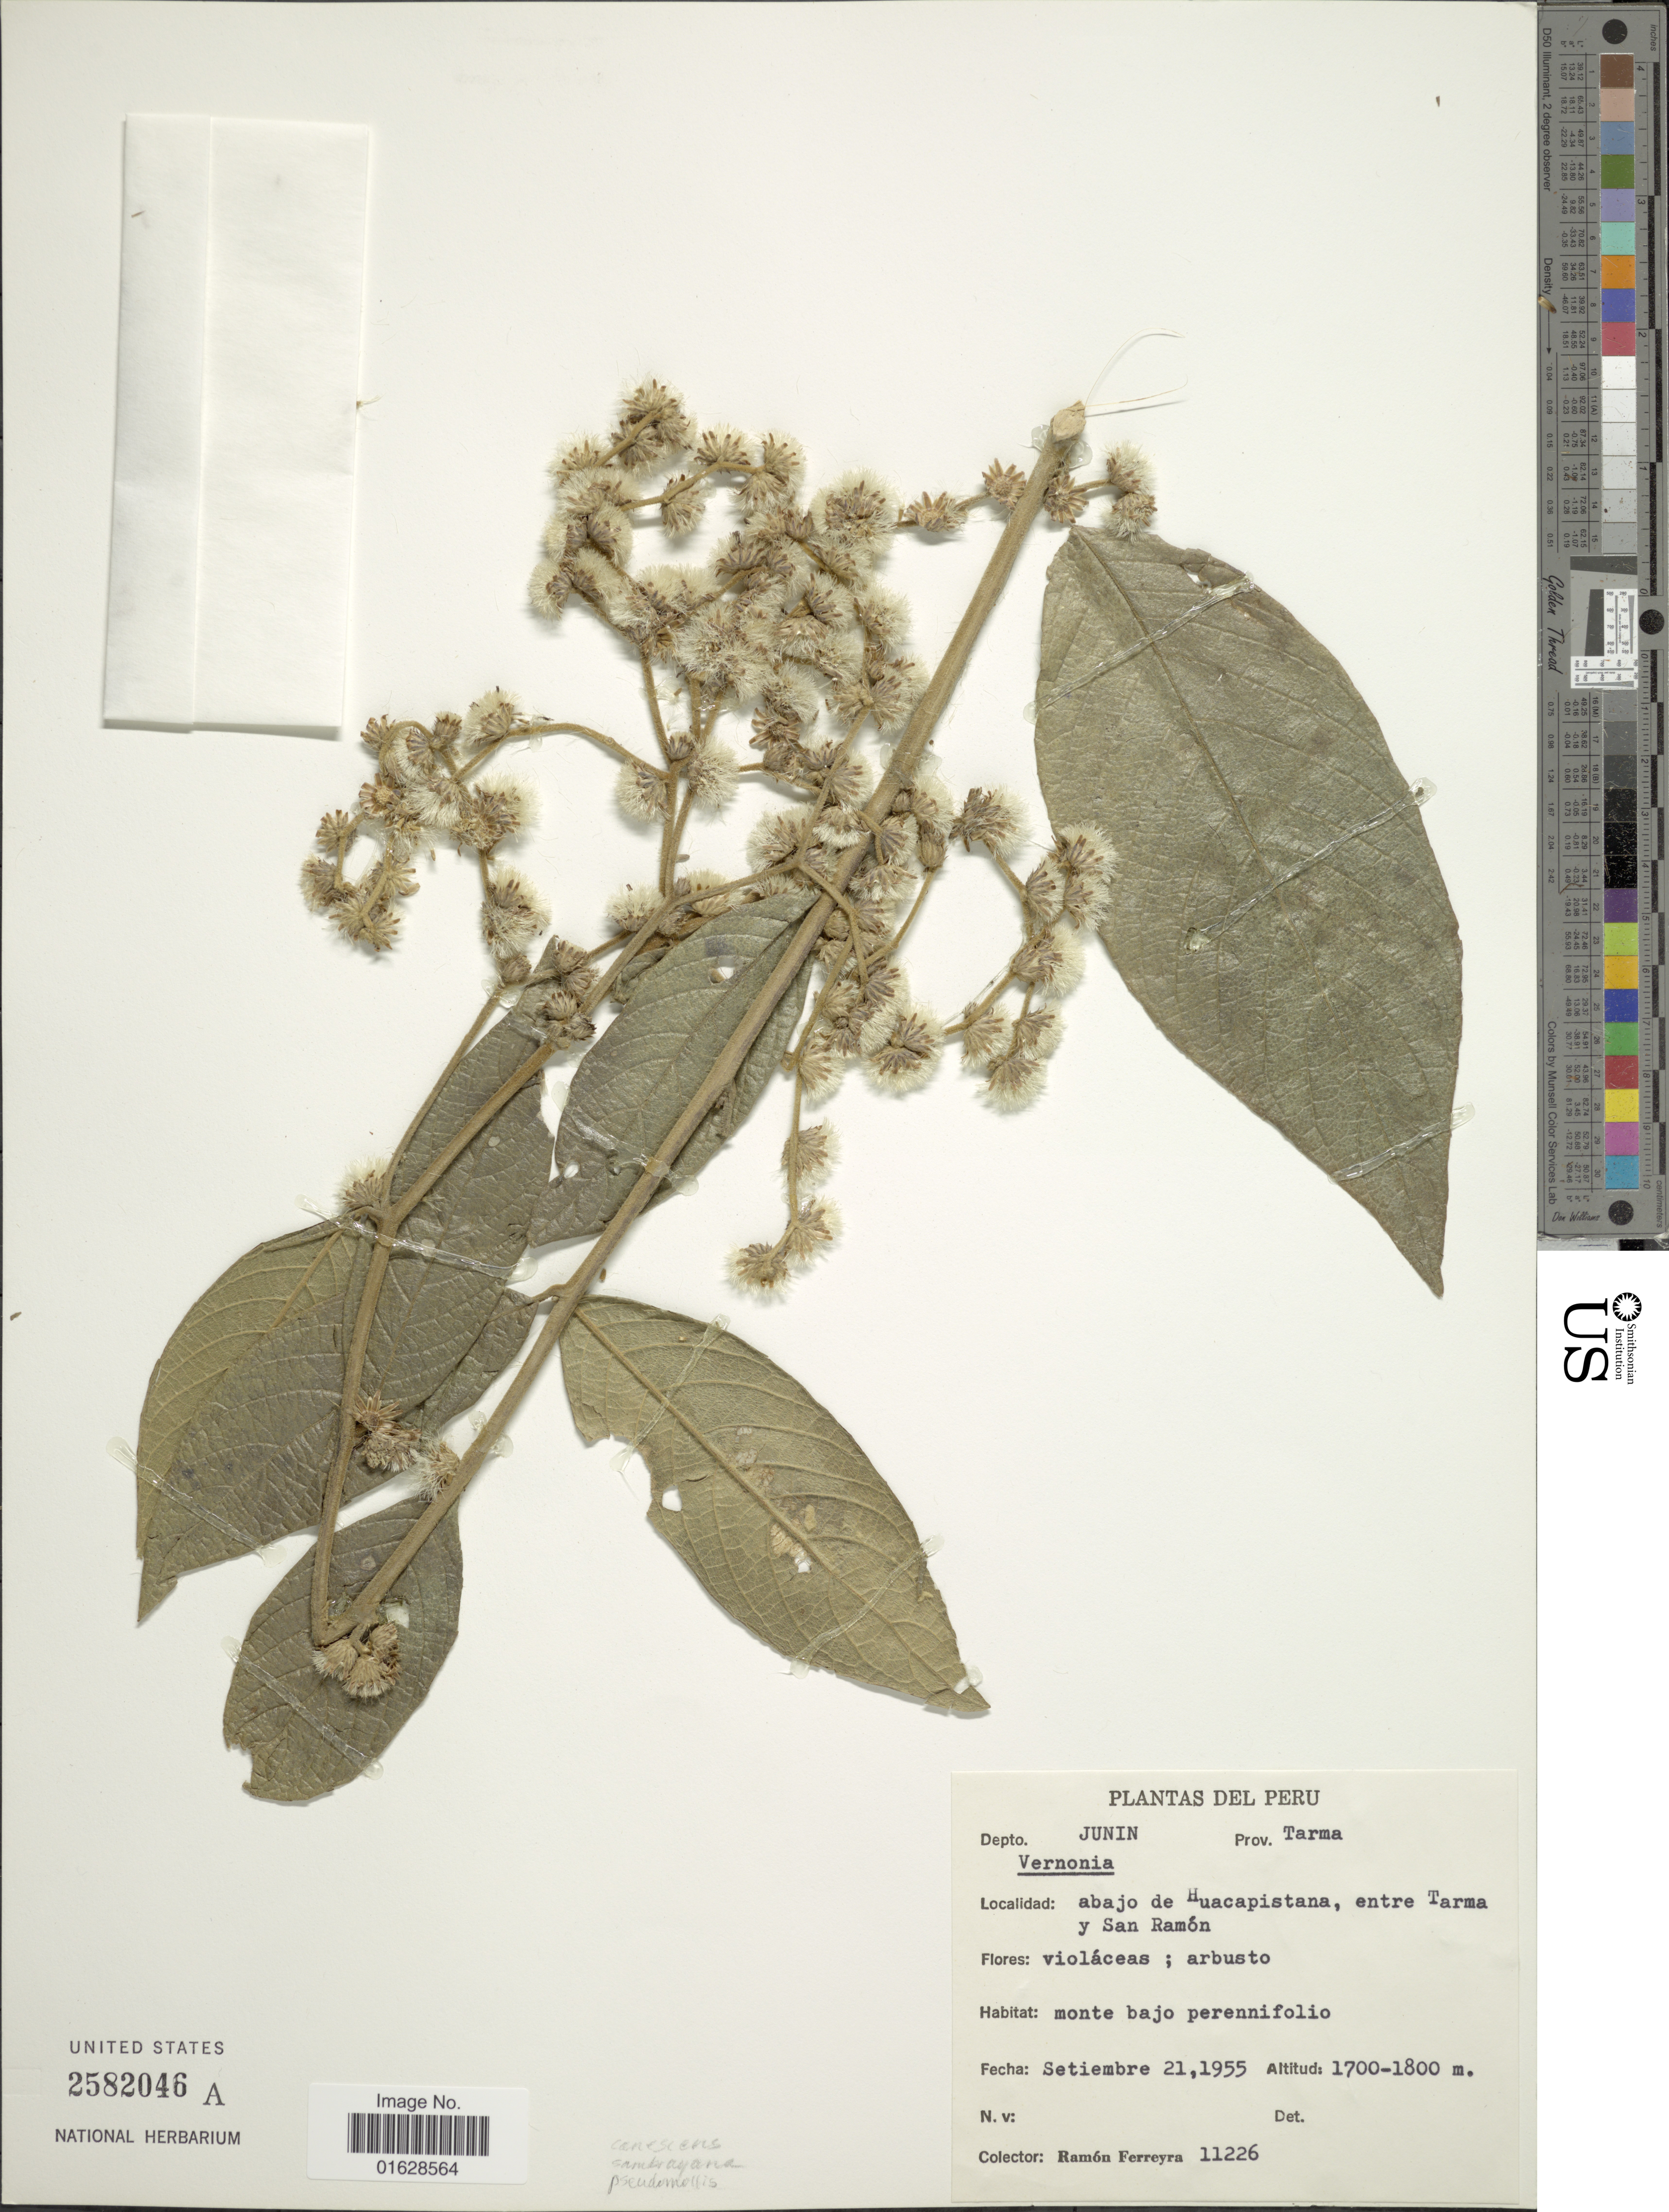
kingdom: Plantae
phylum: Tracheophyta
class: Magnoliopsida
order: Asterales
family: Asteraceae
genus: Lepidaploa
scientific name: Lepidaploa canescens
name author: (Kunth) H. Rob.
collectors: R. A. Ferreyra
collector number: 11226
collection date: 1955-09-21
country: Peru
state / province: Junín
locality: Peru. Depto. Junín. Prov. Tarma. Abajo de Huacapistana, entre Tarma y San Ramon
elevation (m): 1700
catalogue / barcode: US 2582046A